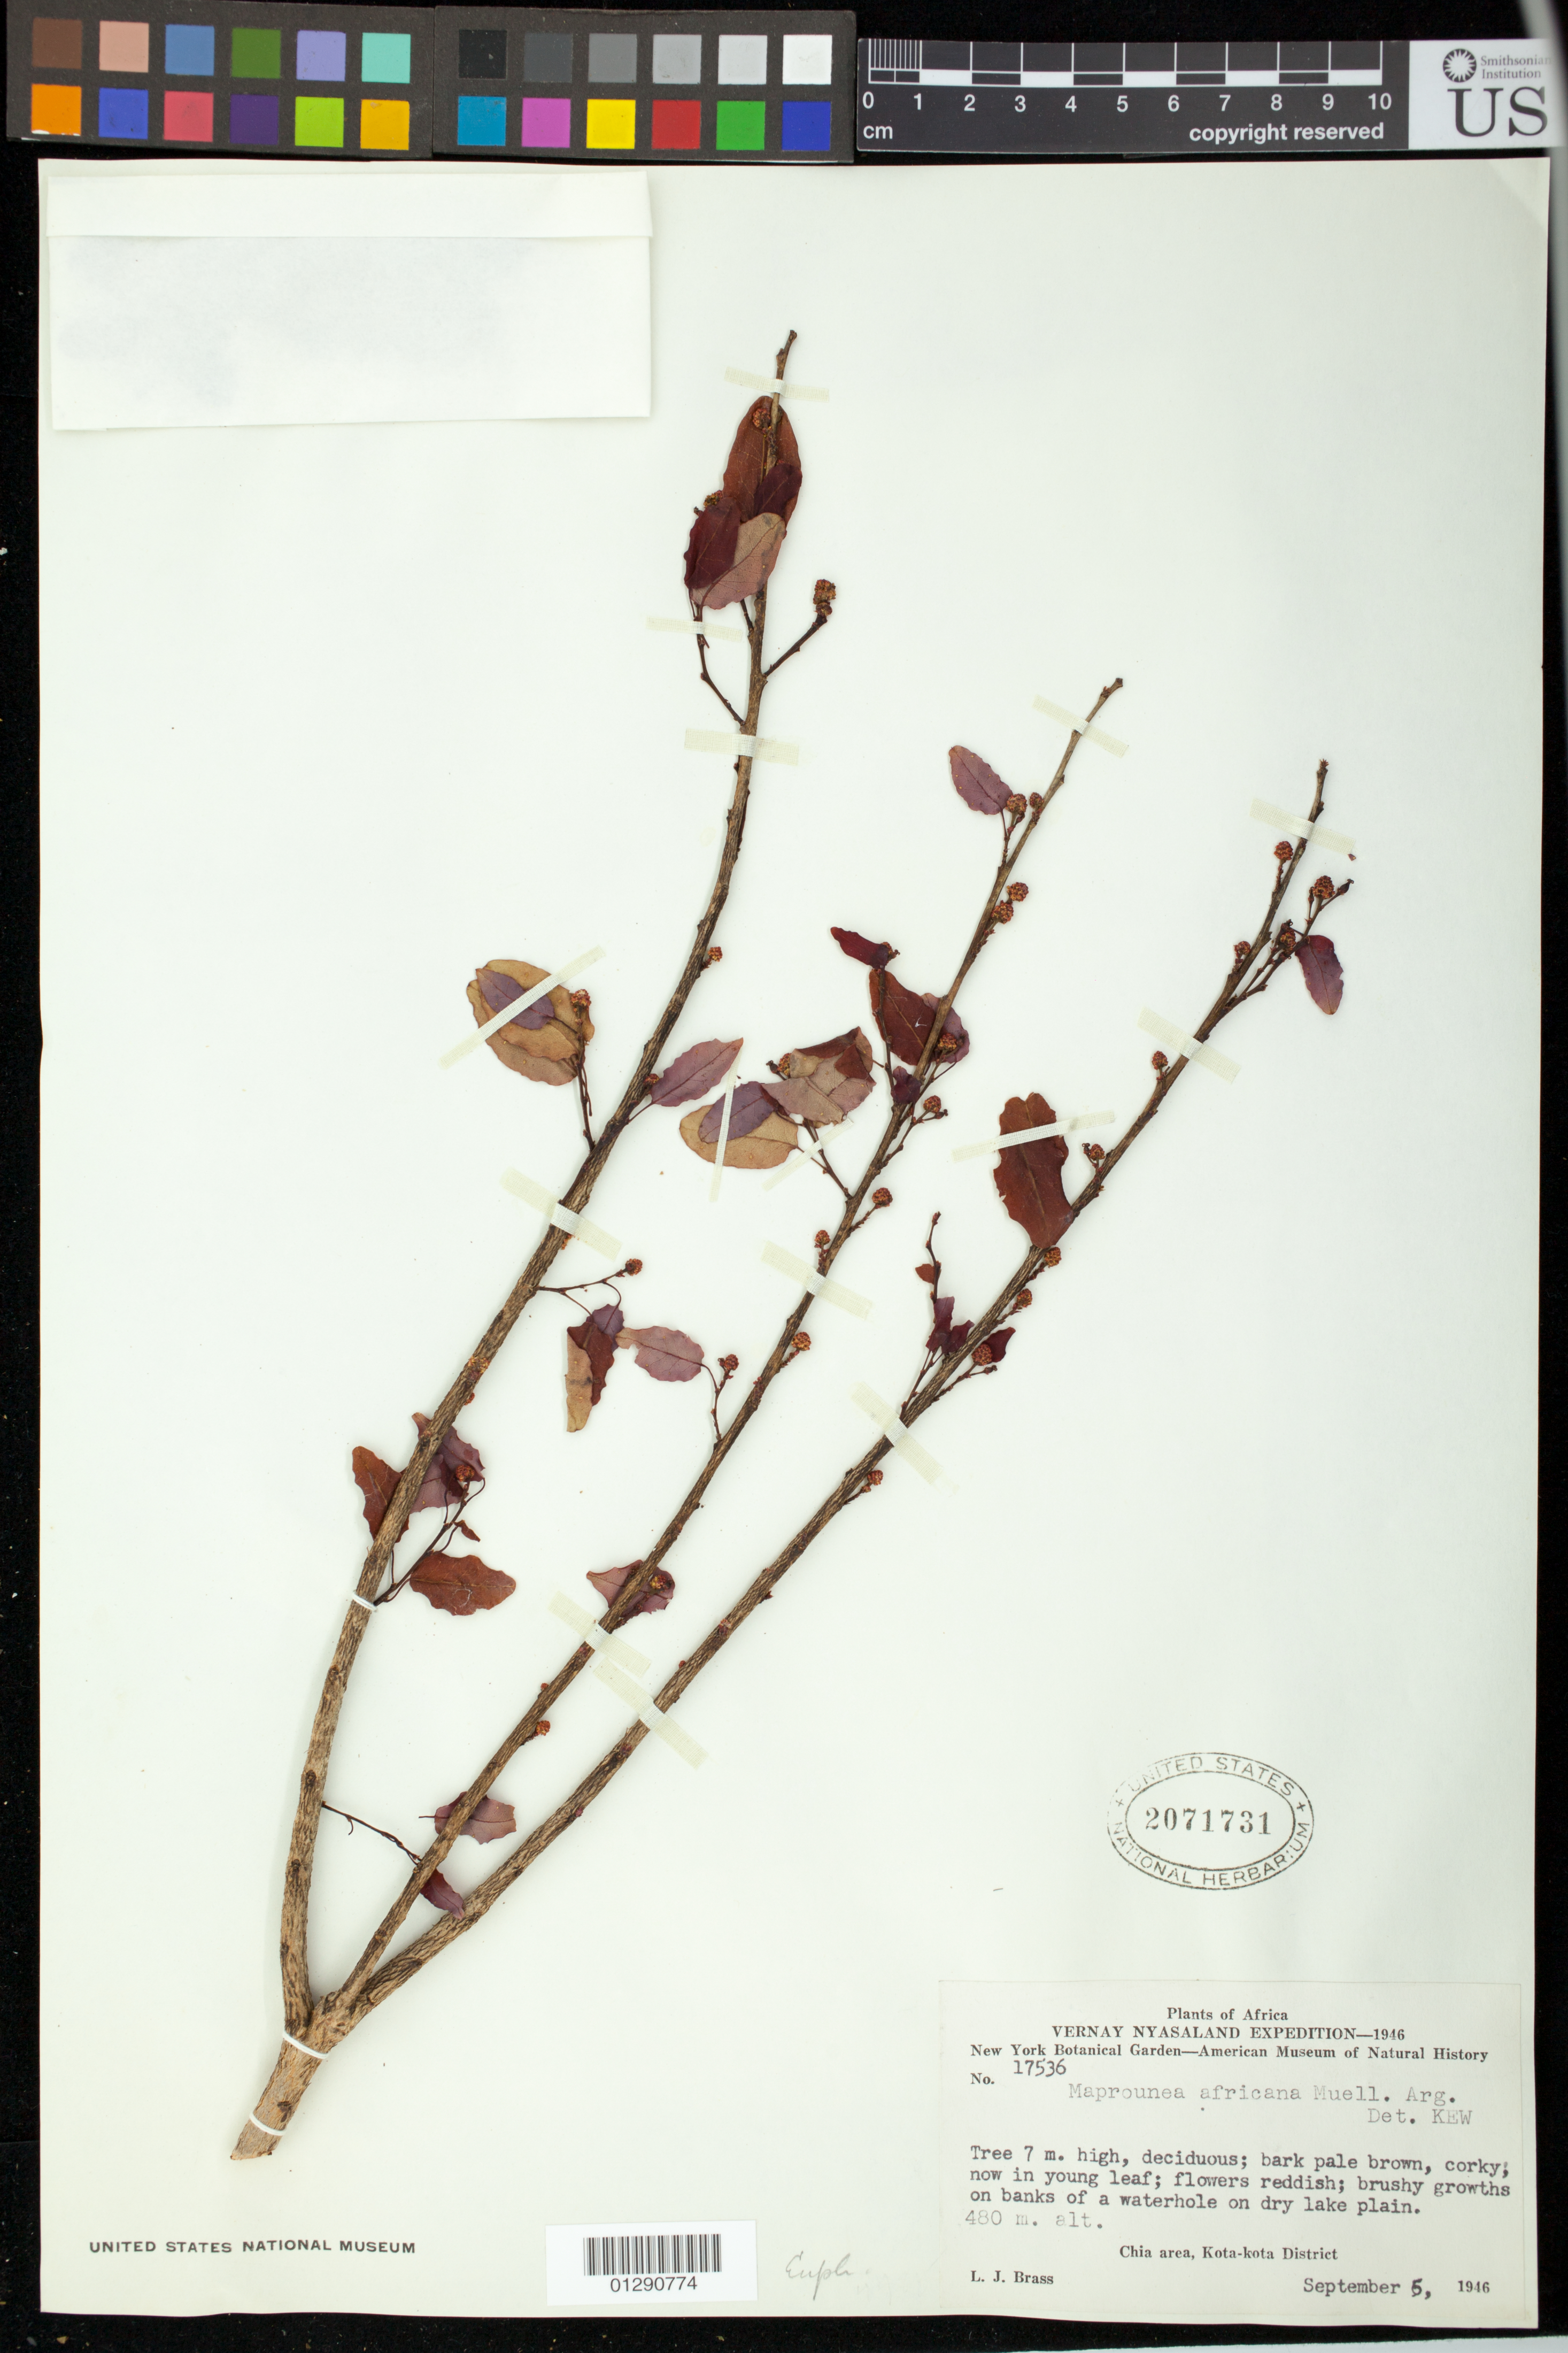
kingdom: Plantae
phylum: Tracheophyta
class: Magnoliopsida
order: Malpighiales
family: Euphorbiaceae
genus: Maprounea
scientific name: Maprounea africana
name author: Müll. Arg.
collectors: L. J. Brass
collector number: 17536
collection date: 1946-09-05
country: Malawi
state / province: Central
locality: Chia area, Kota-kota District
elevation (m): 480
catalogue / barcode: US 2071731